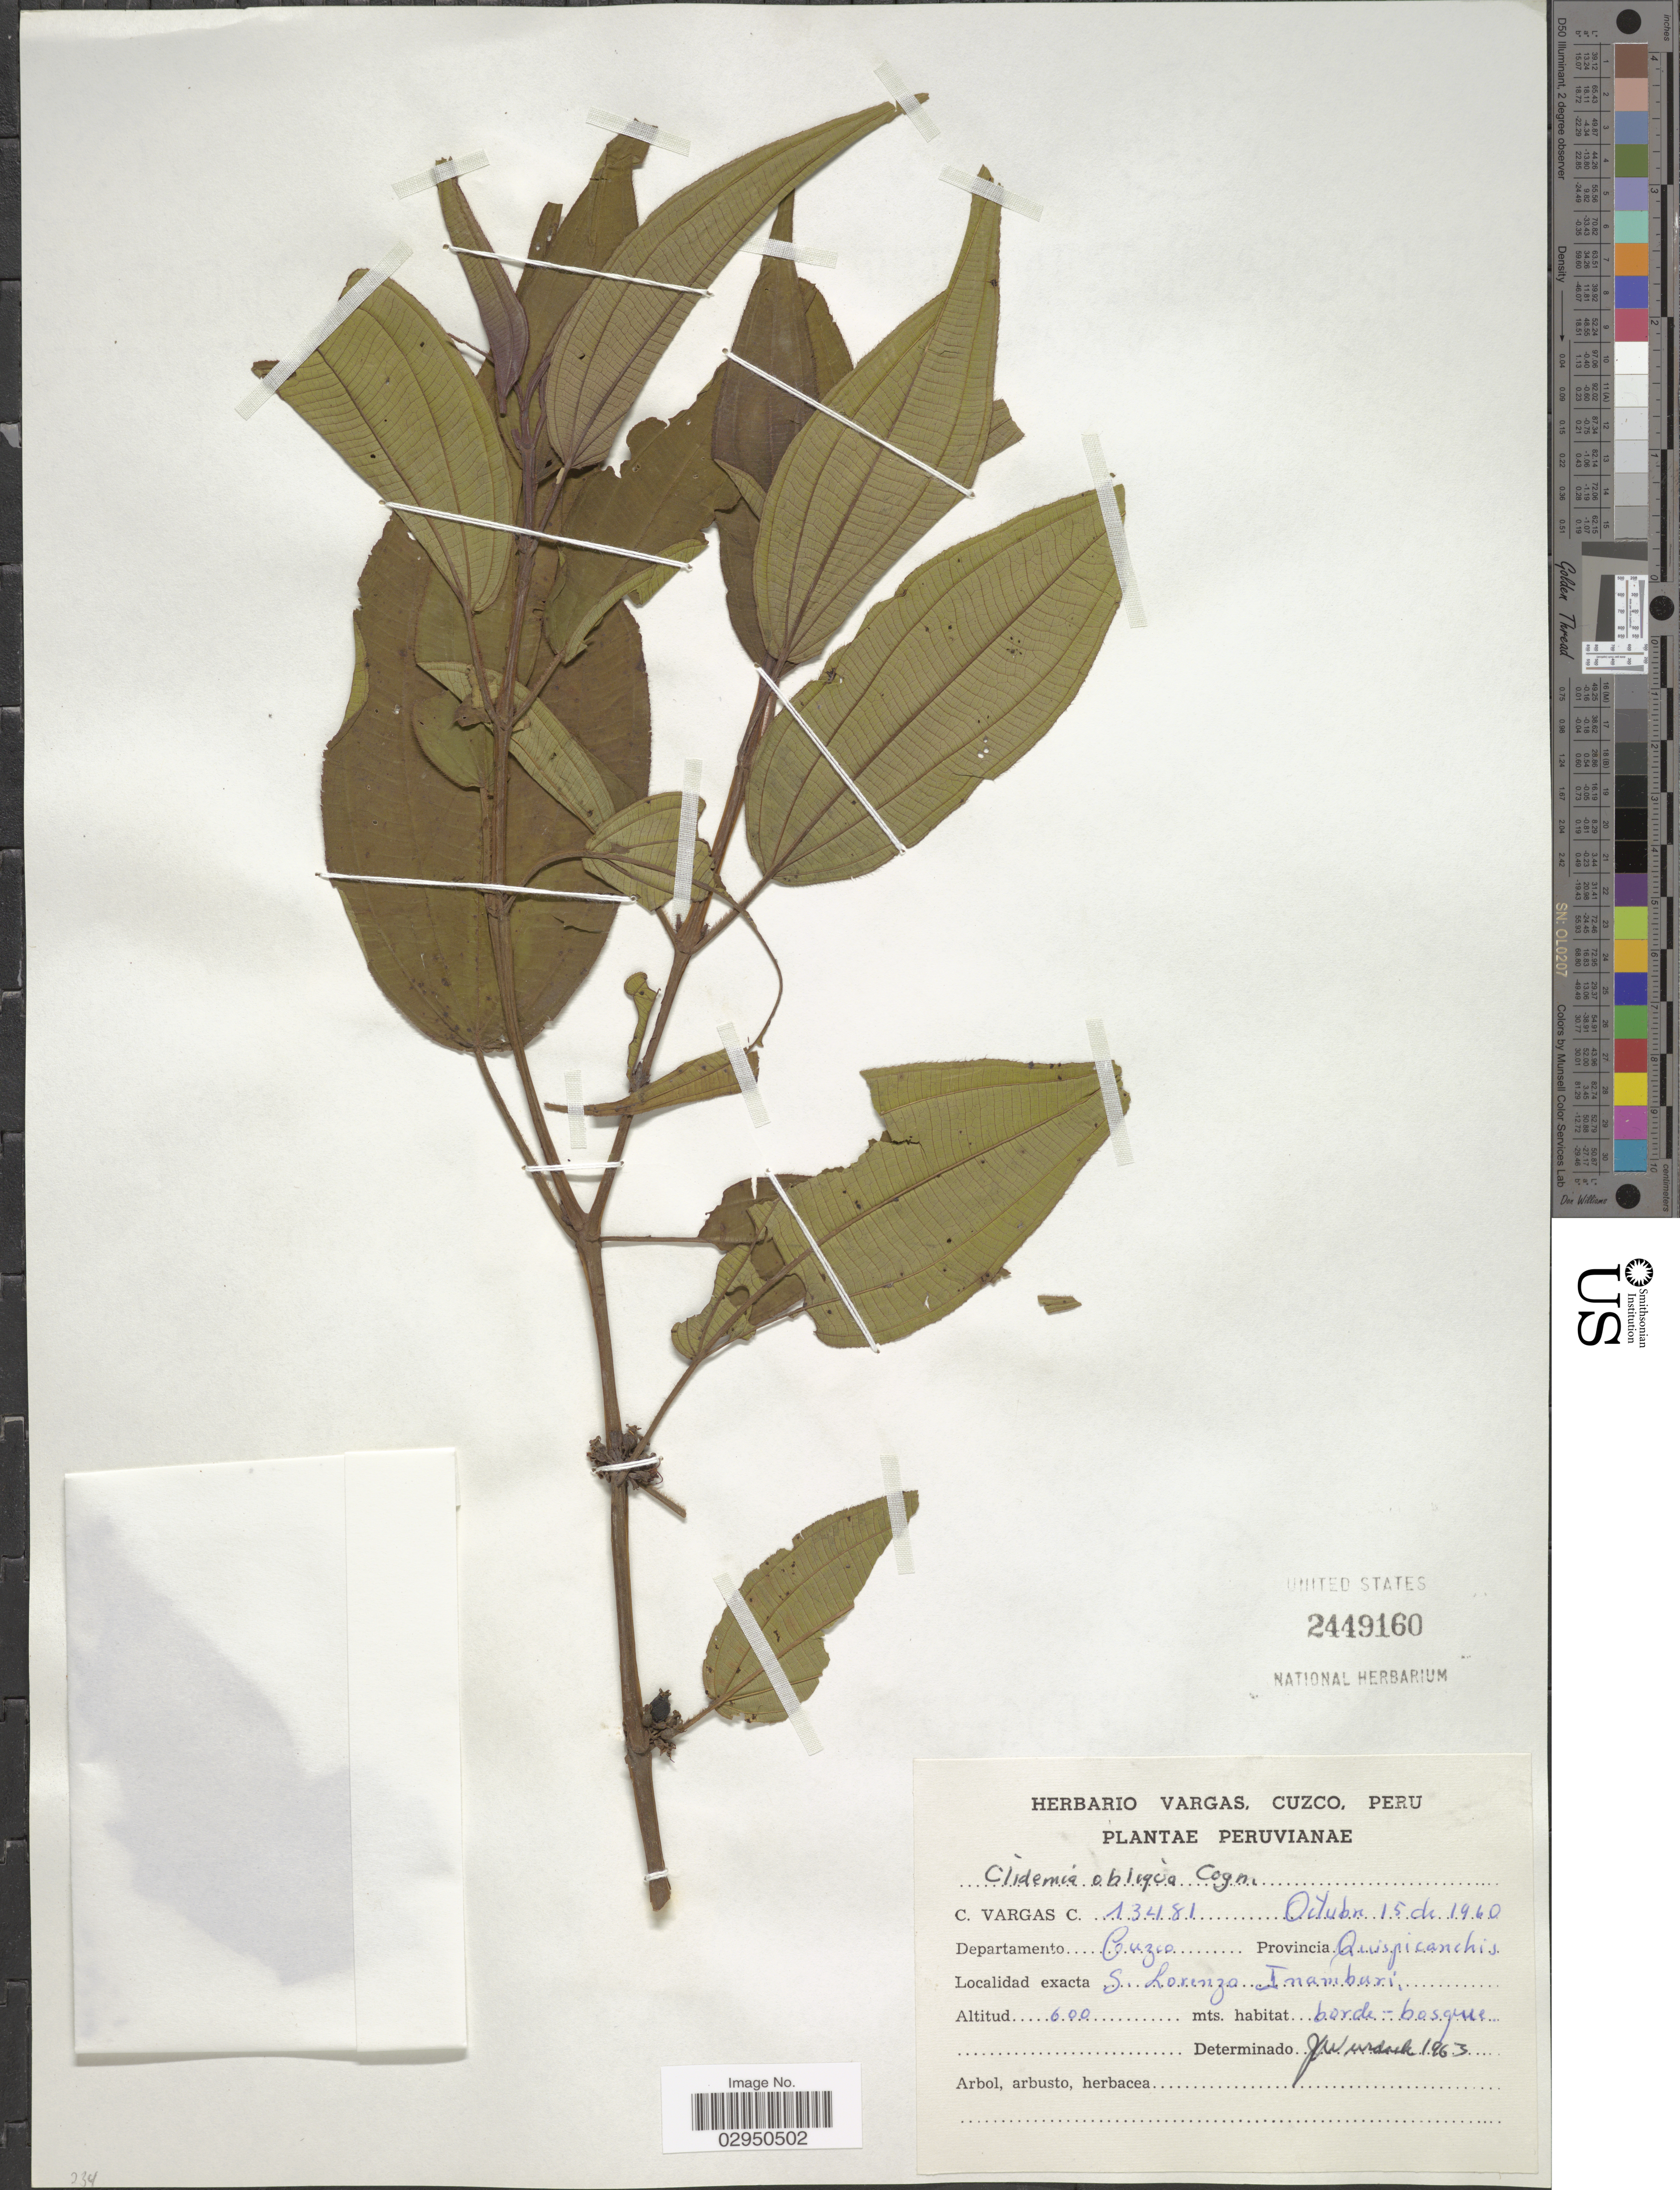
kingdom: Plantae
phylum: Tracheophyta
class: Magnoliopsida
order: Myrtales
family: Melastomataceae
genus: Clidemia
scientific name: Clidemia obliqua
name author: Cogn.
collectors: C. Vargas Calderón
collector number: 13481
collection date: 1960-10-15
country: Peru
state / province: Cusco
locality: Departamento Cuzco. Provincia Quispicanchis. S. Lorenzo. Inambari.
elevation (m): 600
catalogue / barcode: US 2449160